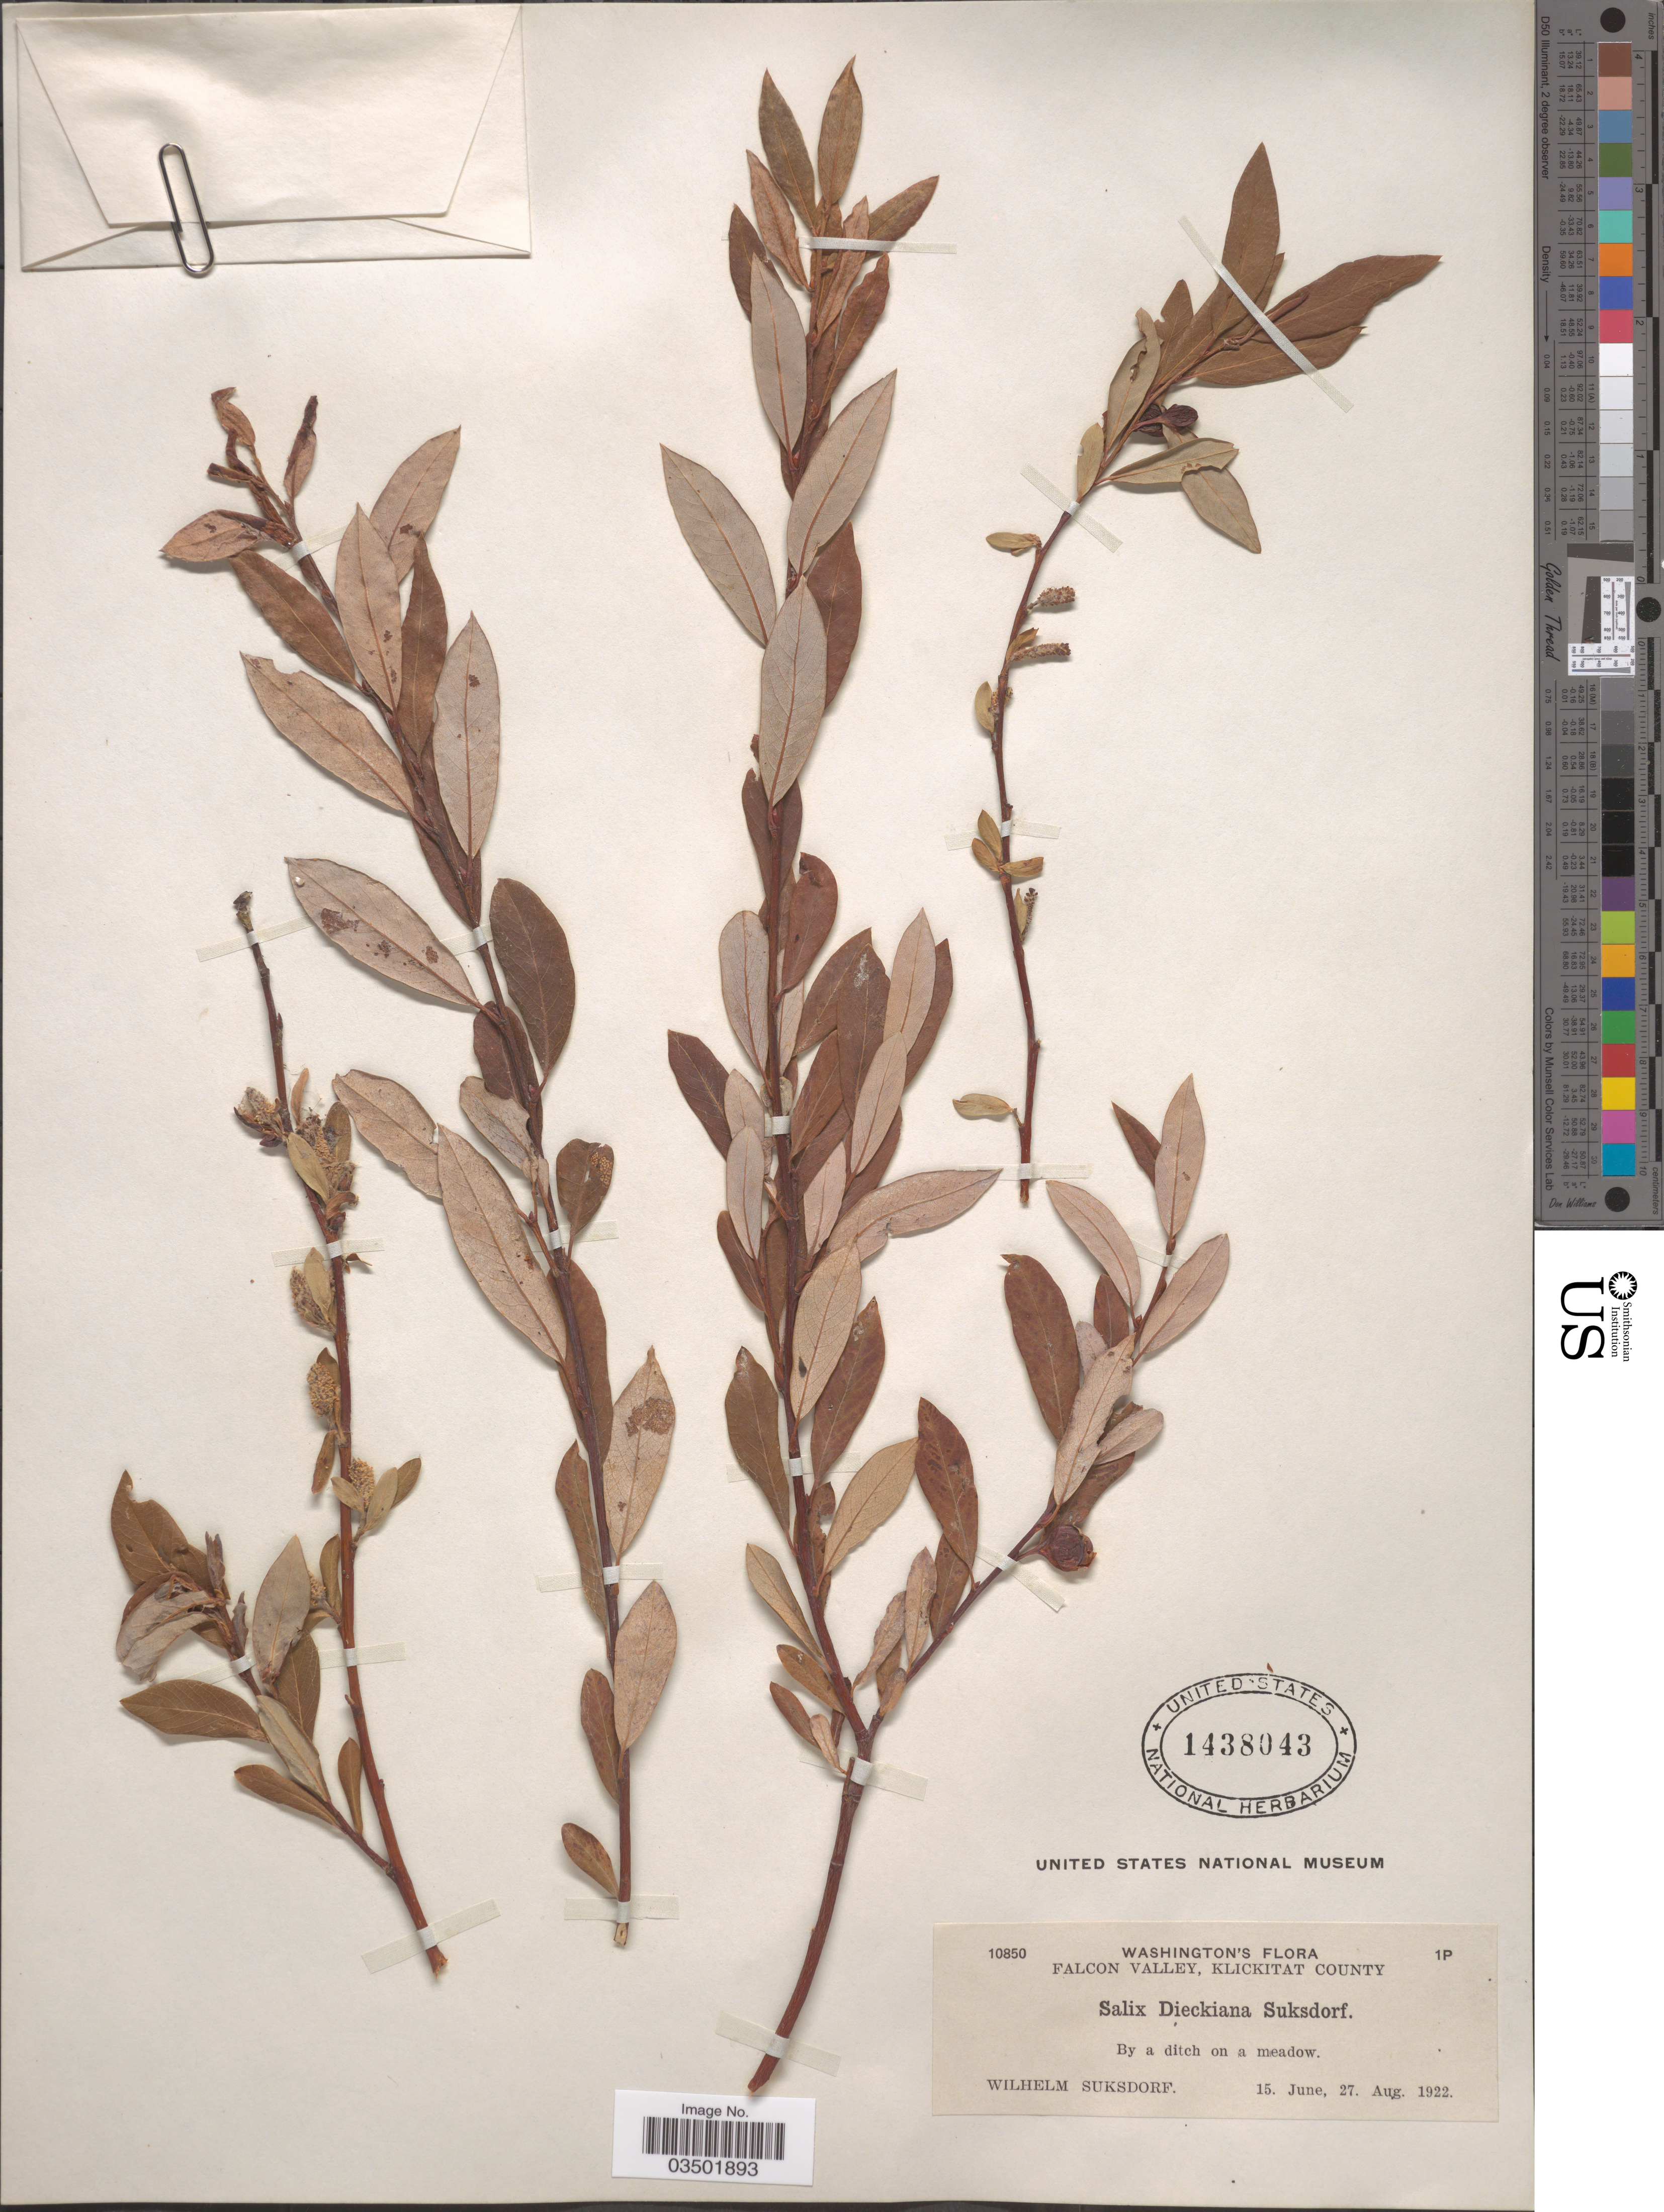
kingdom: Plantae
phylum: Tracheophyta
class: Magnoliopsida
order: Malpighiales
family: Salicaceae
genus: Salix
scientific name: Salix pedicellaris var. hypoglauca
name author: Fernald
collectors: W. N. Suksdorf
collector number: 10850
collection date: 1922-06-15/1922-08-27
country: United States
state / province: Washington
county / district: Klickitat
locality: Falcon Valley, Klickitat County. By a ditch on a meadow.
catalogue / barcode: US 1438043